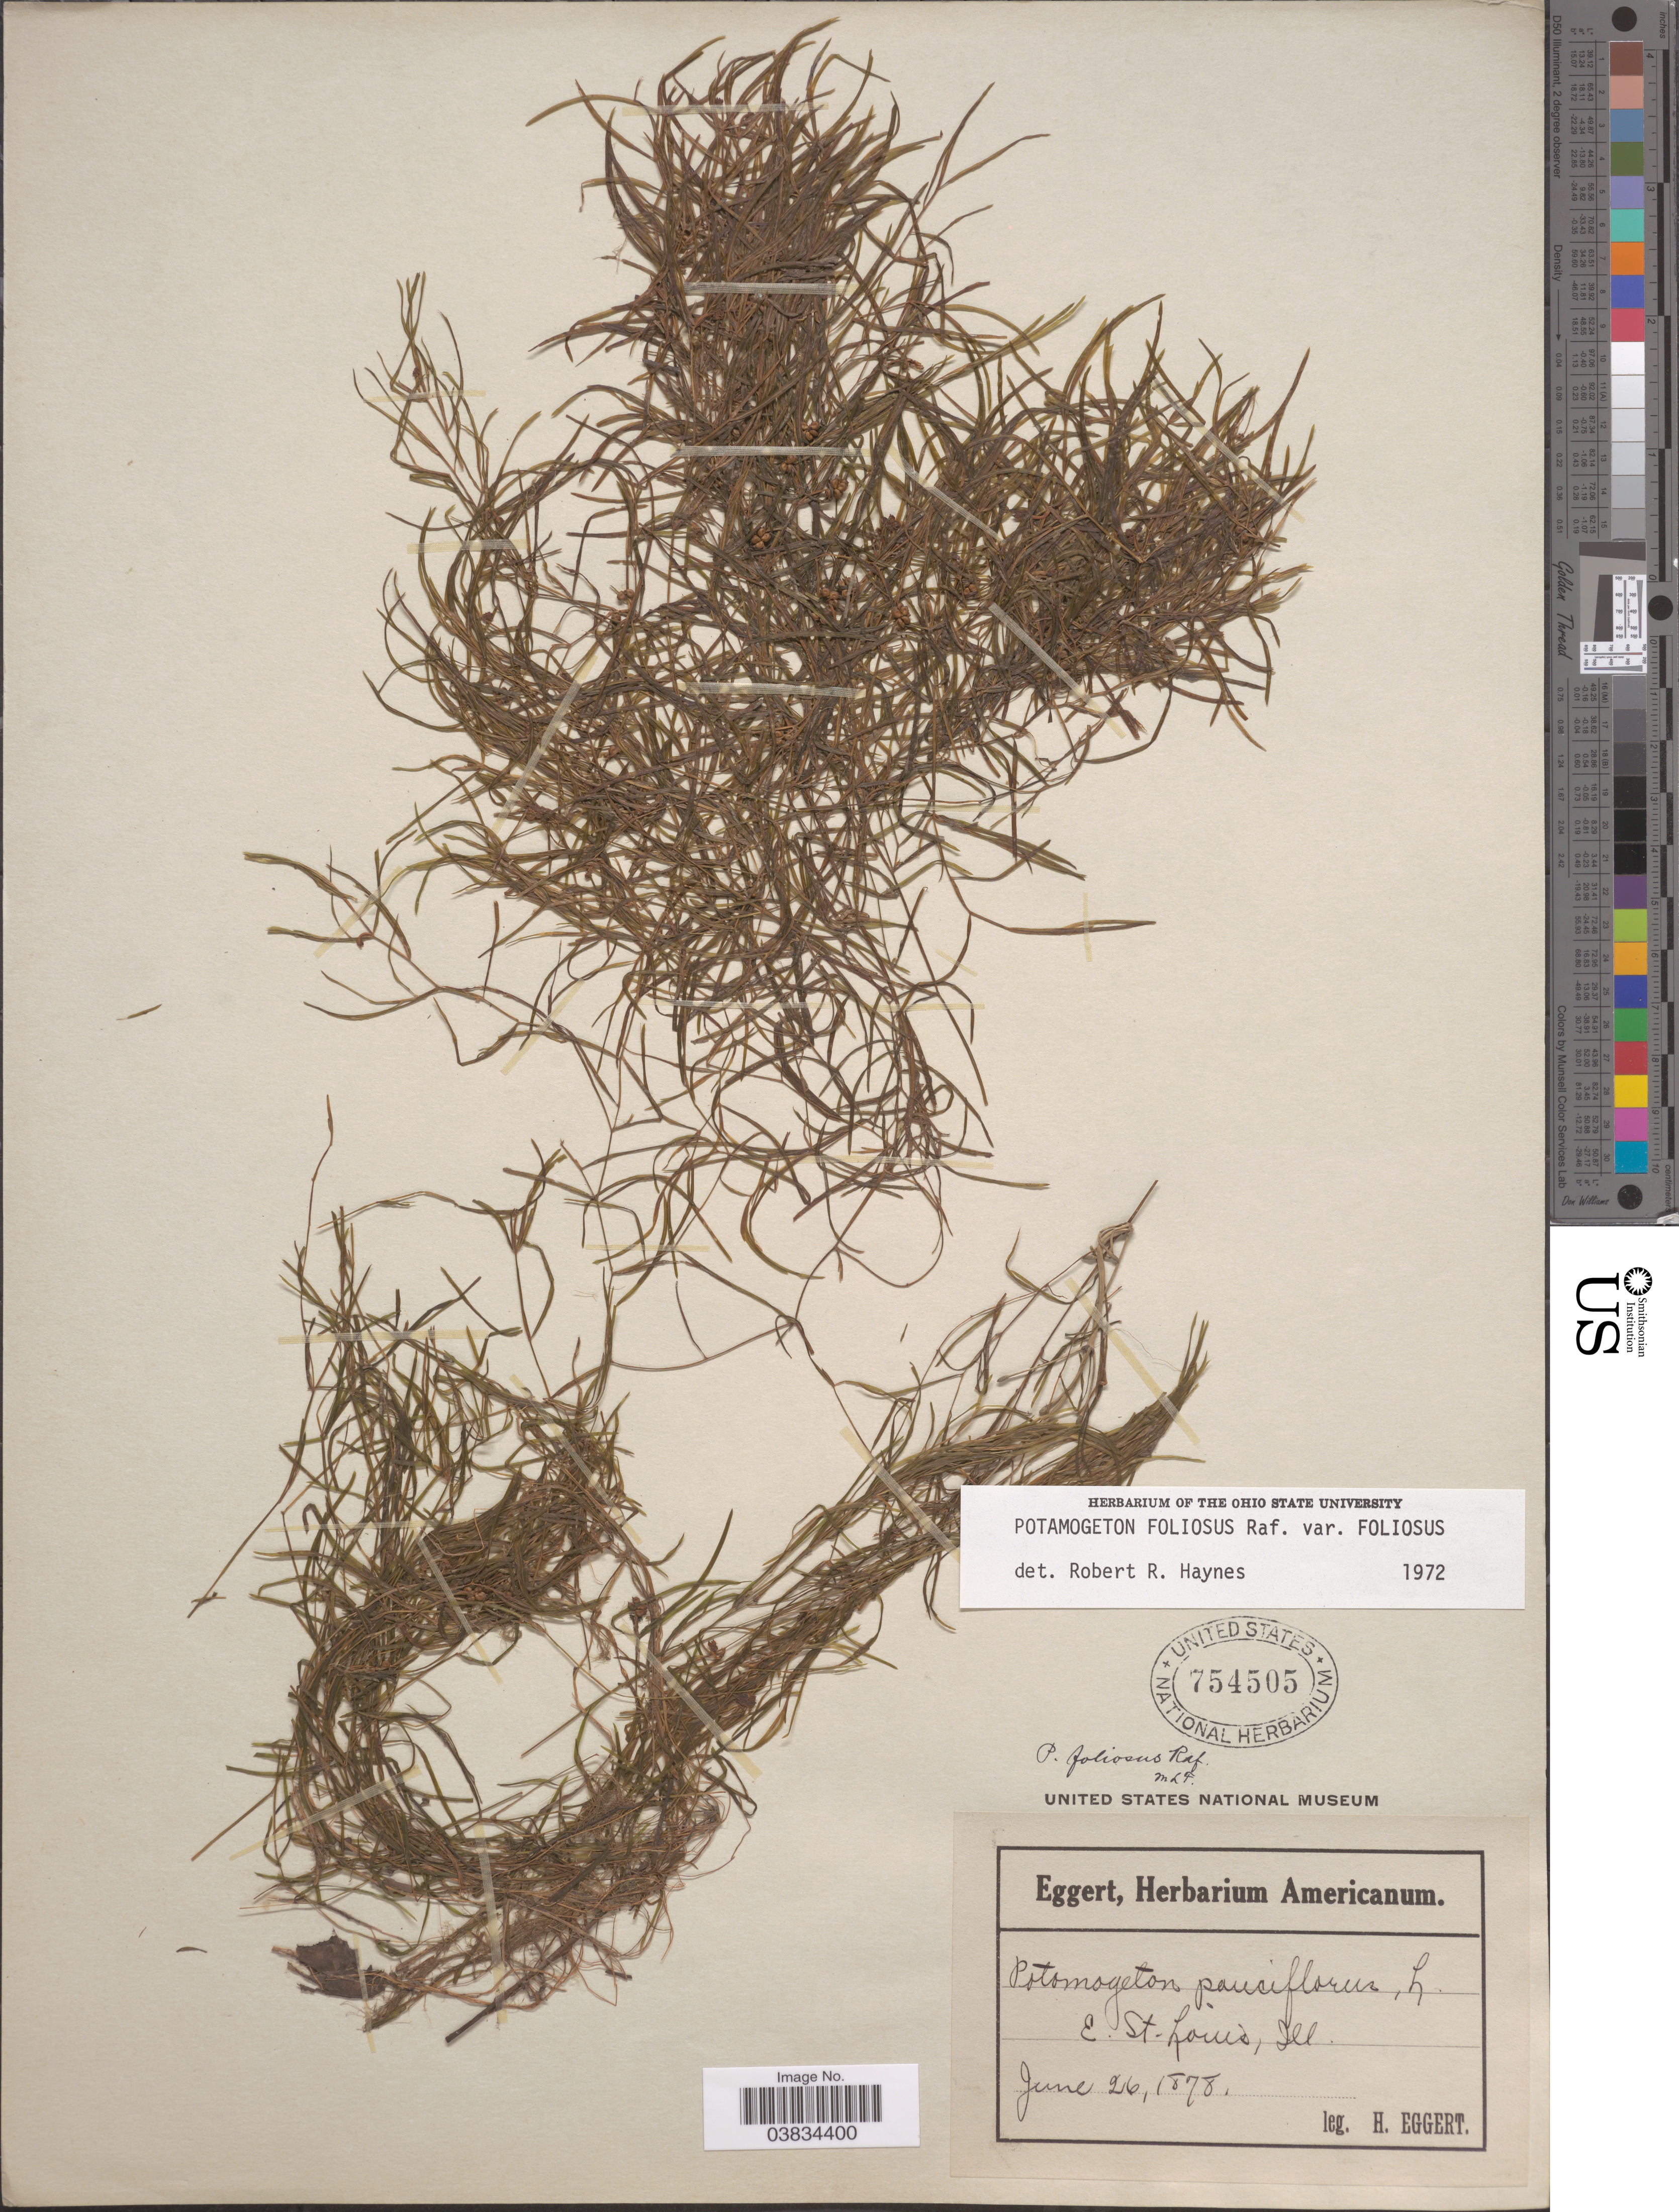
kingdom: Plantae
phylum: Tracheophyta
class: Liliopsida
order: Alismatales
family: Potamogetonaceae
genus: Potamogeton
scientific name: Potamogeton foliosus var. foliosus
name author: Raf.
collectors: -. Eggerth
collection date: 1878-06-26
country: United States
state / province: Illinois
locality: E. St. Louis.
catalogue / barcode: US 754505